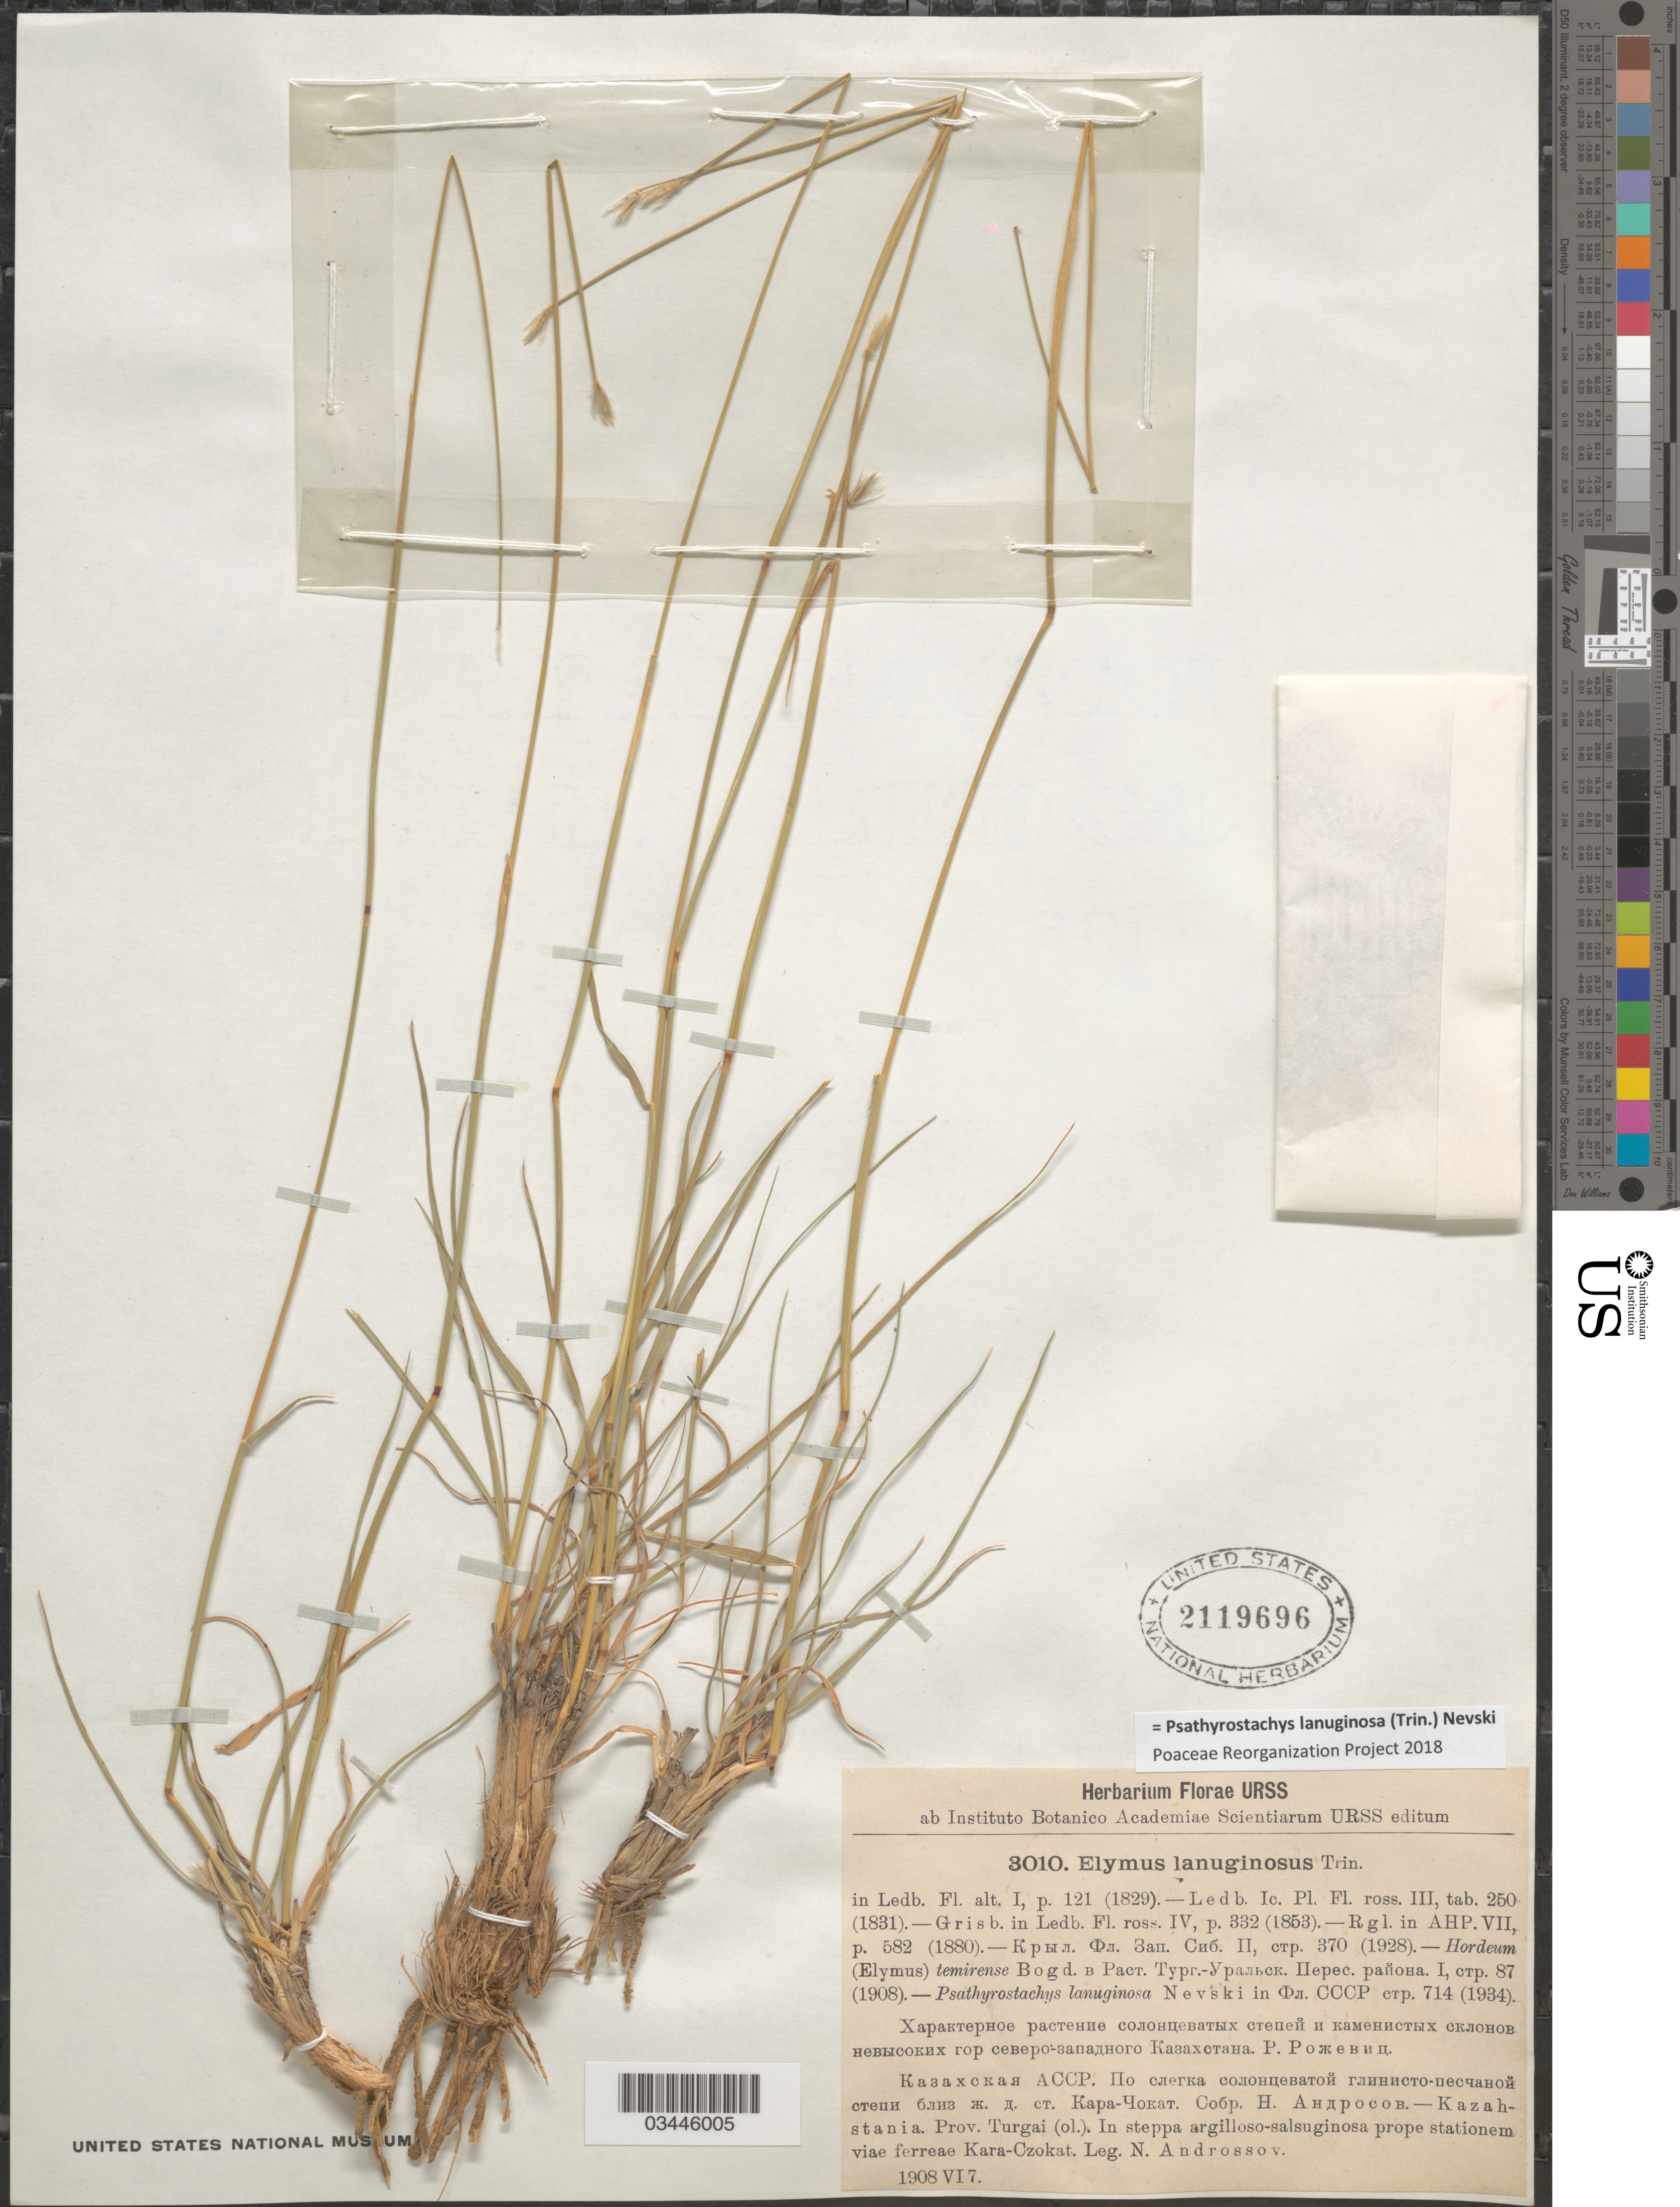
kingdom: Plantae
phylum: Tracheophyta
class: Liliopsida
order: Poales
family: Poaceae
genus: Psathyrostachys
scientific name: Psathyrostachys lanuginosa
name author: (Trin.) Nevski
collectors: N. Androssov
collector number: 3010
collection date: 1908-06-17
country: Kazakhstan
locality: Kazahstania. Prov. Turgai (ol.). In steppa argilloso-salsuginosa prope stationem viae ferreae Kara-Czokat.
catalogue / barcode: US 2119696